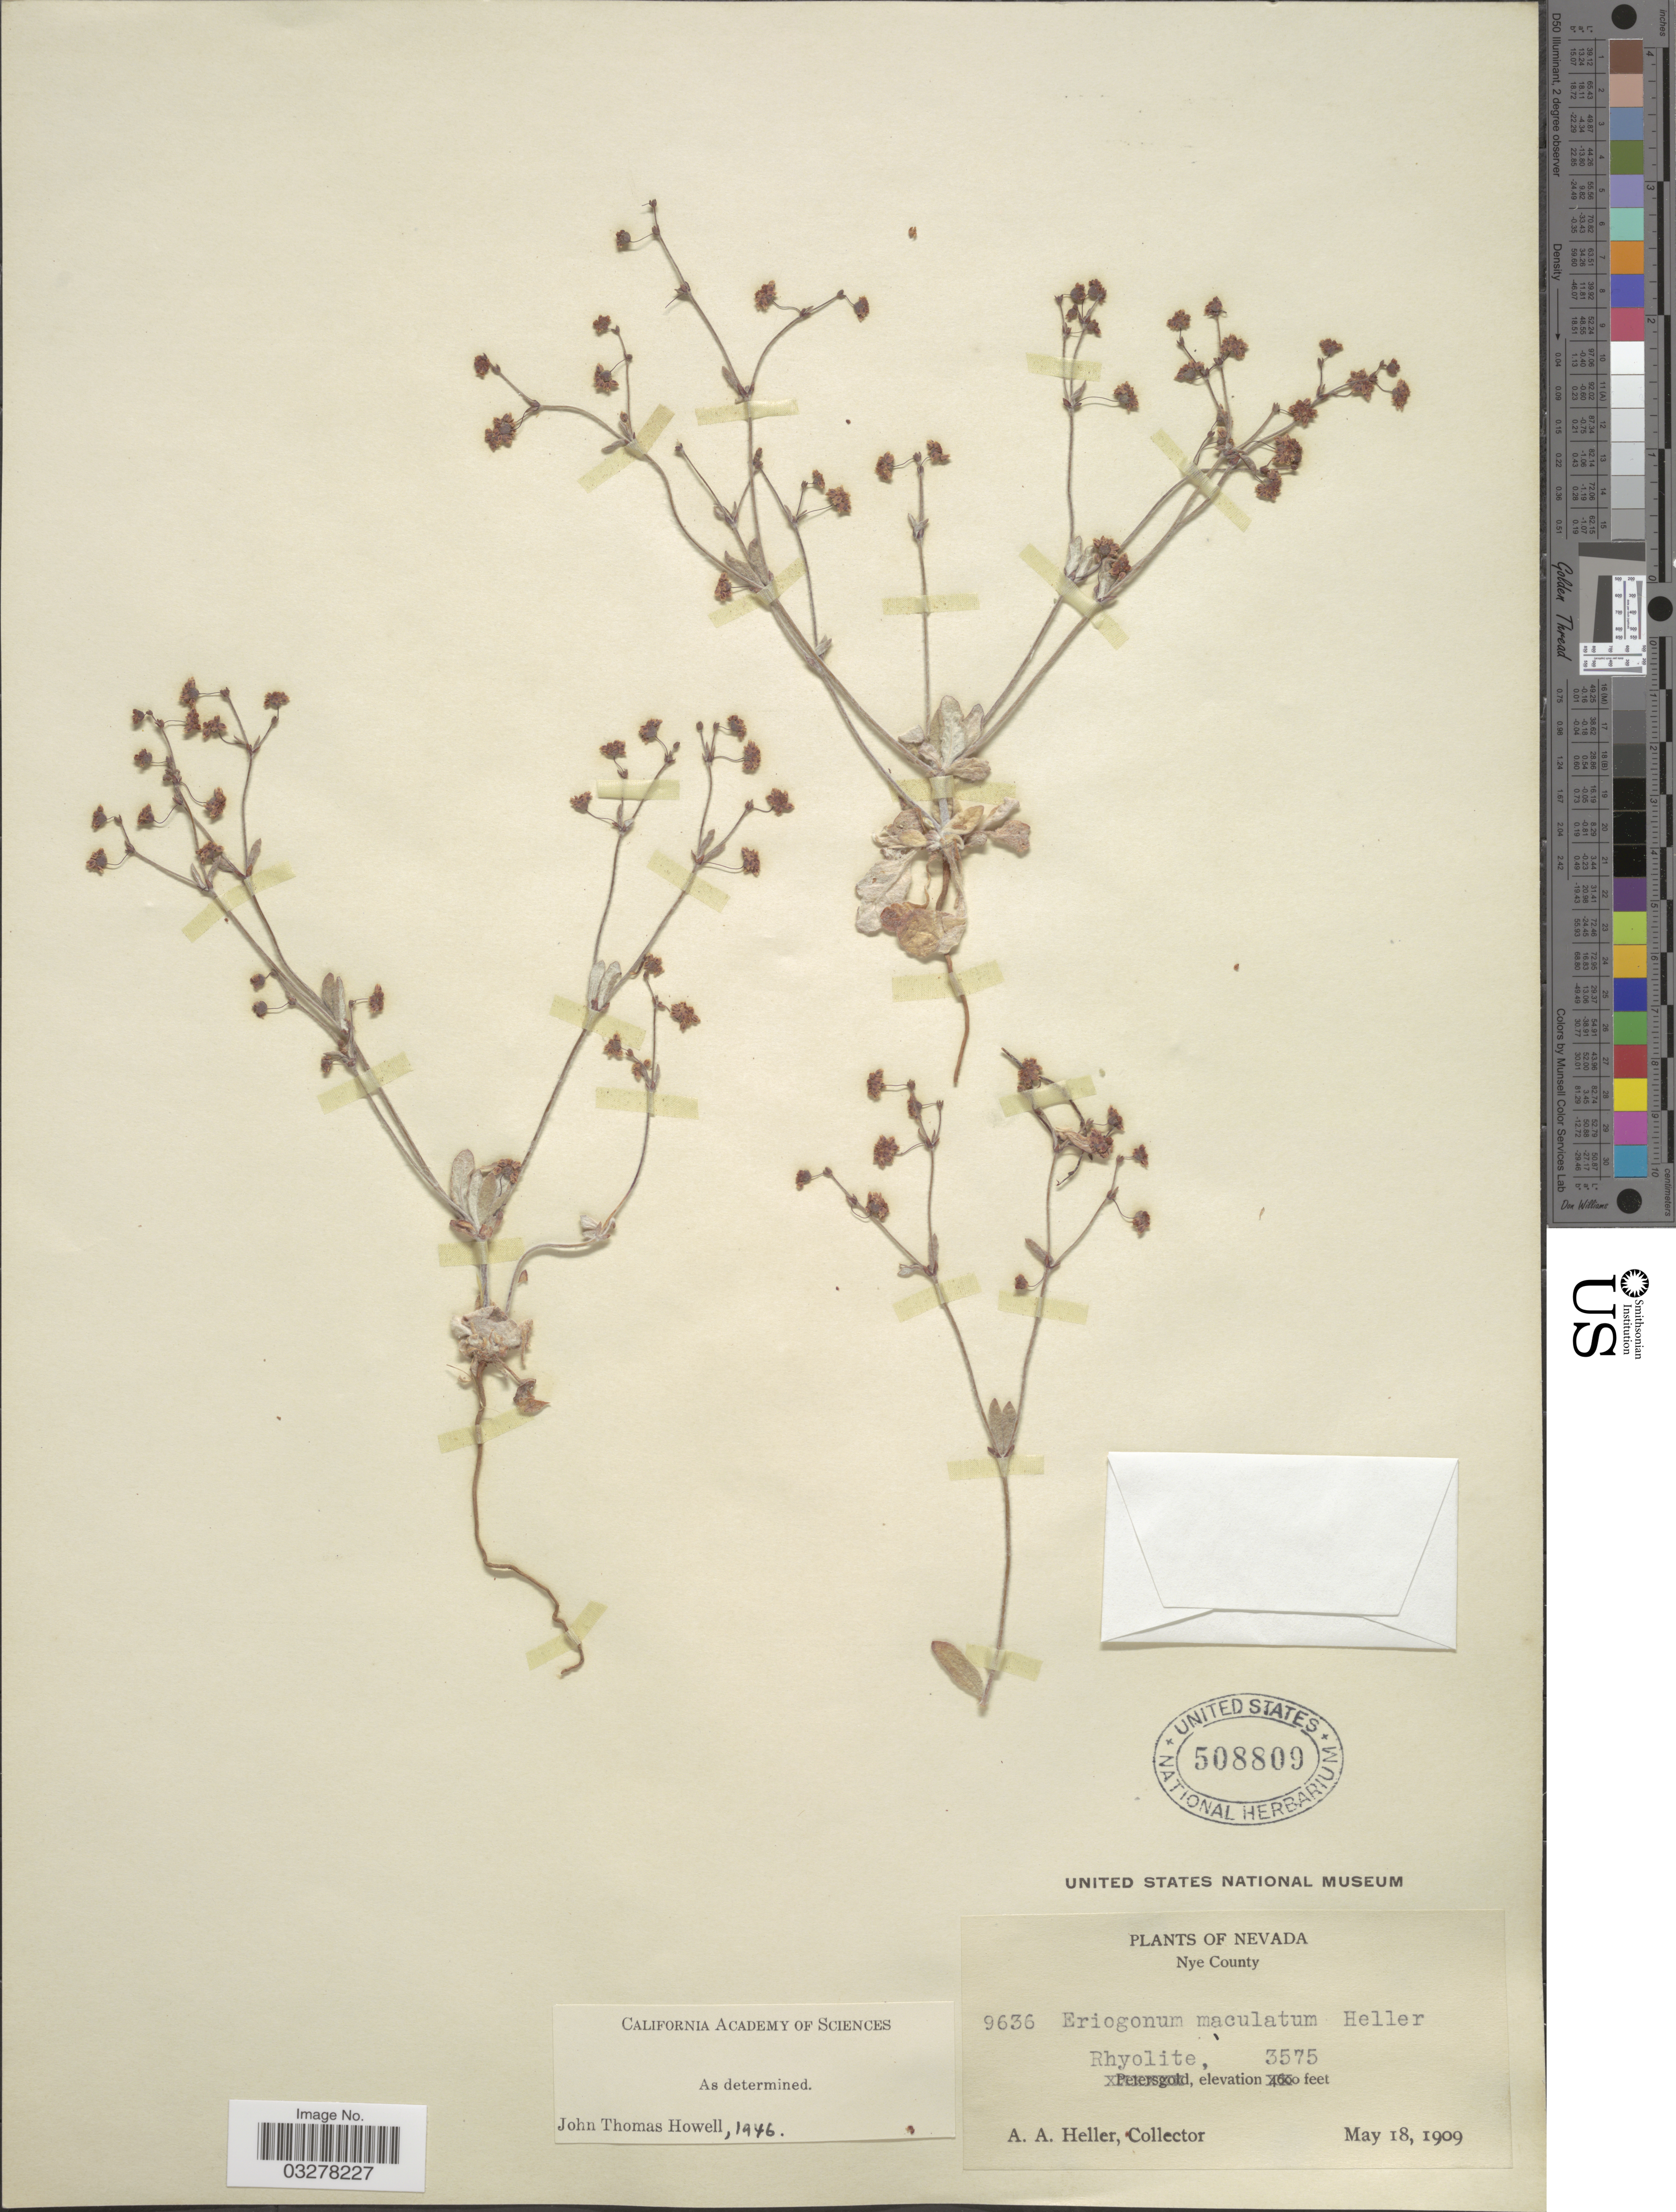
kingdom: Plantae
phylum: Tracheophyta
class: Magnoliopsida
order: Caryophyllales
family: Polygonaceae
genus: Eriogonum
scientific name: Eriogonum maculatum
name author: A. Heller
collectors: A. A. Heller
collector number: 9636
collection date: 1909-05-18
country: United States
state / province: Nevada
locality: Nye County. Rhyolite.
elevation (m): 1090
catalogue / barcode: US 508809